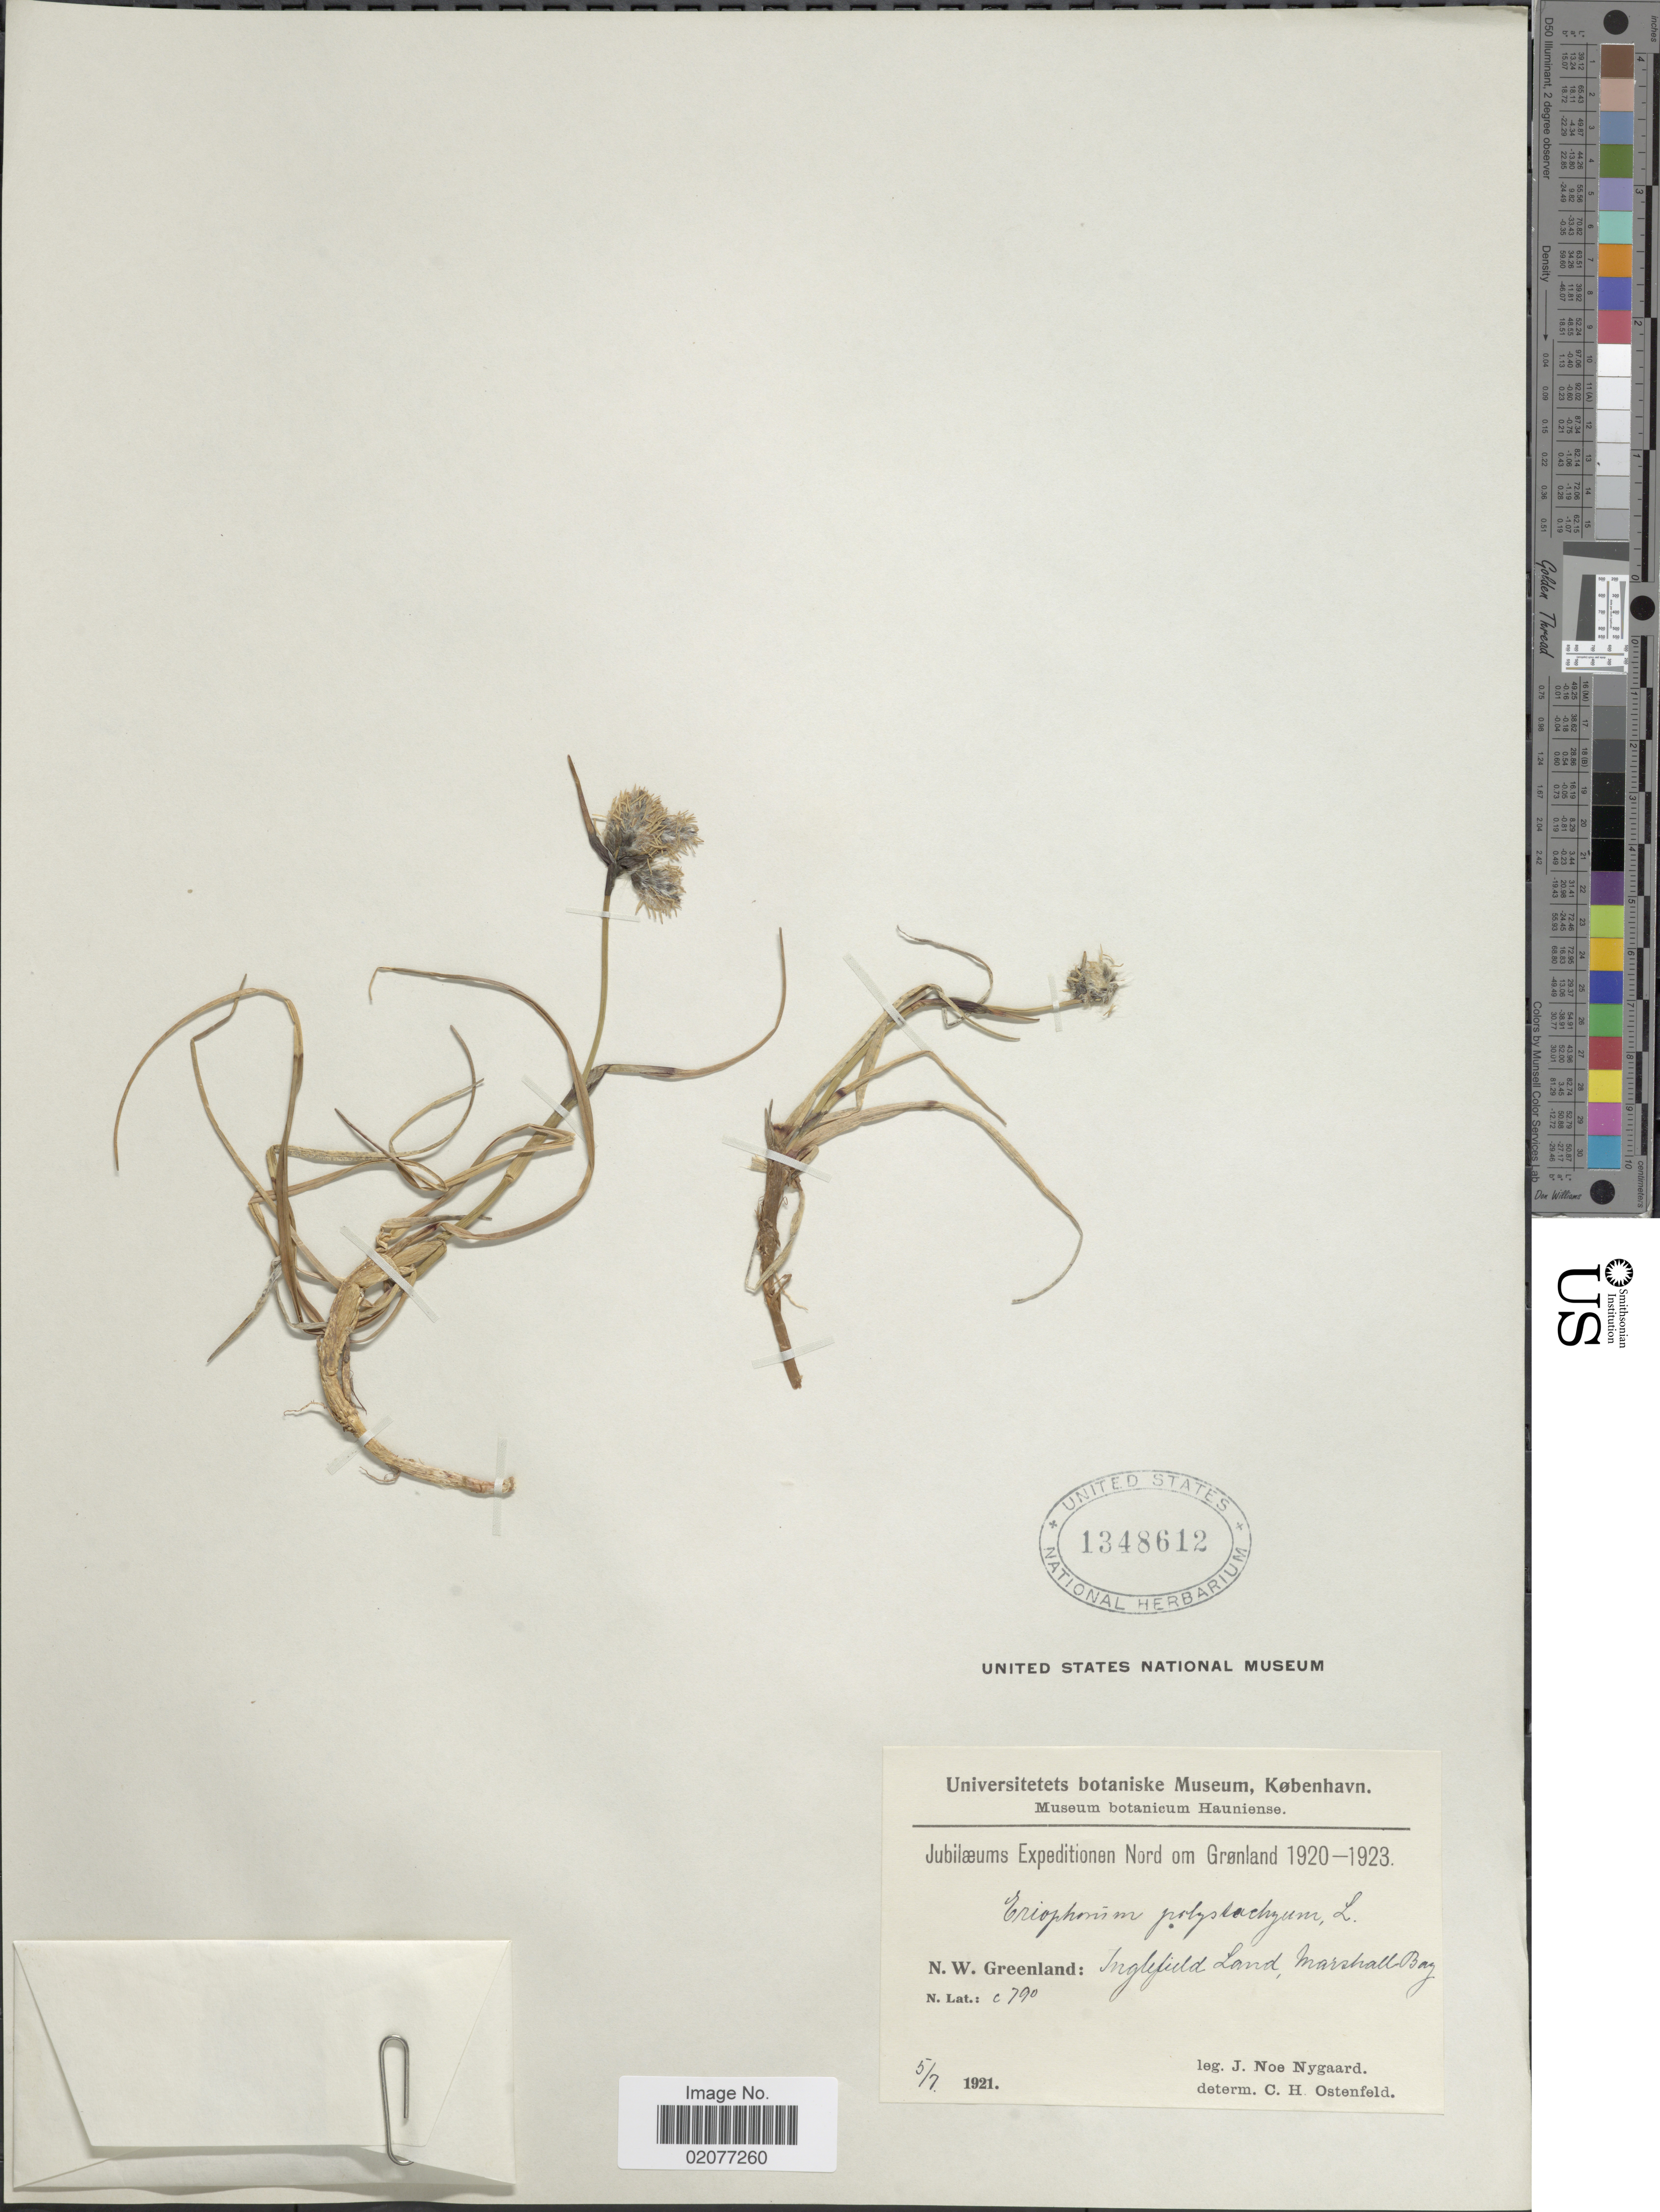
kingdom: Plantae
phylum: Tracheophyta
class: Liliopsida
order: Poales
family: Cyperaceae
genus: Eriophorum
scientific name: Eriophorum angustifolium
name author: Honck.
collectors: J. Nygaard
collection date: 1921-07-05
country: Greenland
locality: Nord om Gronland N.W. Greenland: Inglefield land, Marshall Bay.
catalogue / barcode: US 1348612